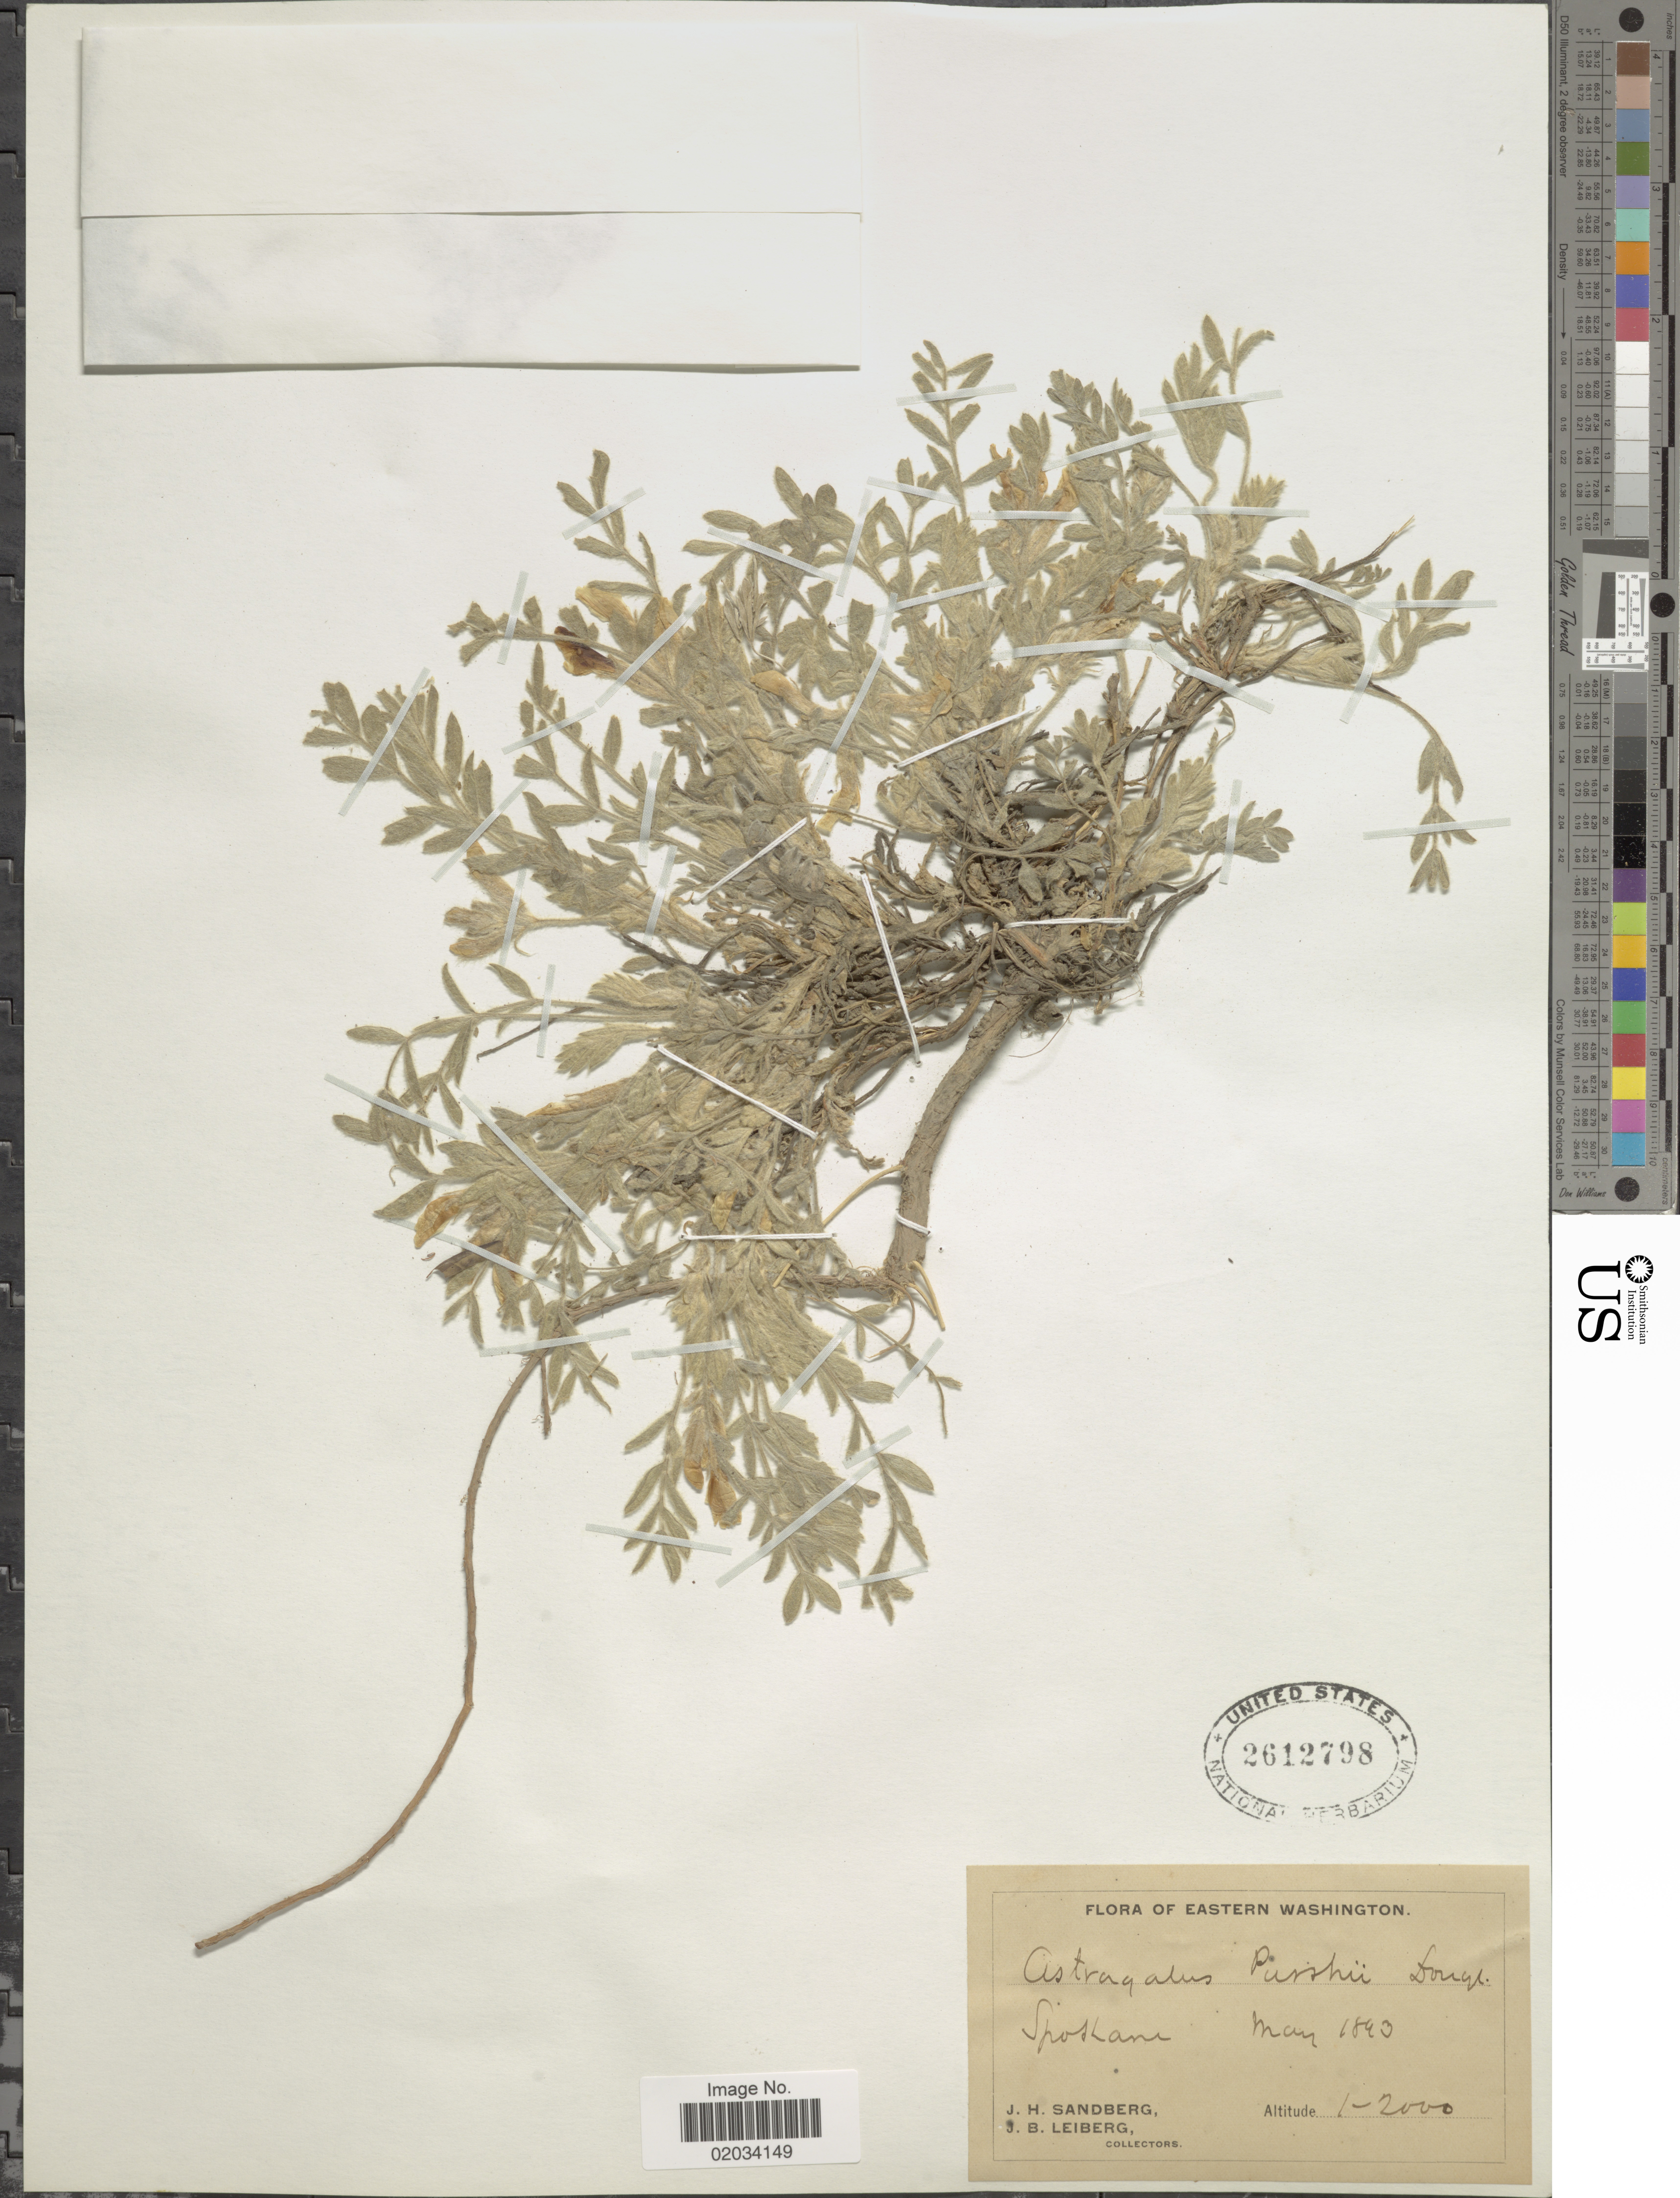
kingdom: Plantae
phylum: Tracheophyta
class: Magnoliopsida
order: Fabales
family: Fabaceae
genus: Astragalus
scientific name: Astragalus purshii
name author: Douglas ex Hook.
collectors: J. H. Sandberg & J. B. Leiberg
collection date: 1843-05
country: United States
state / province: Washington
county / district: Spokane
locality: Eastern Washington, Spokane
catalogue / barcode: US 2612798